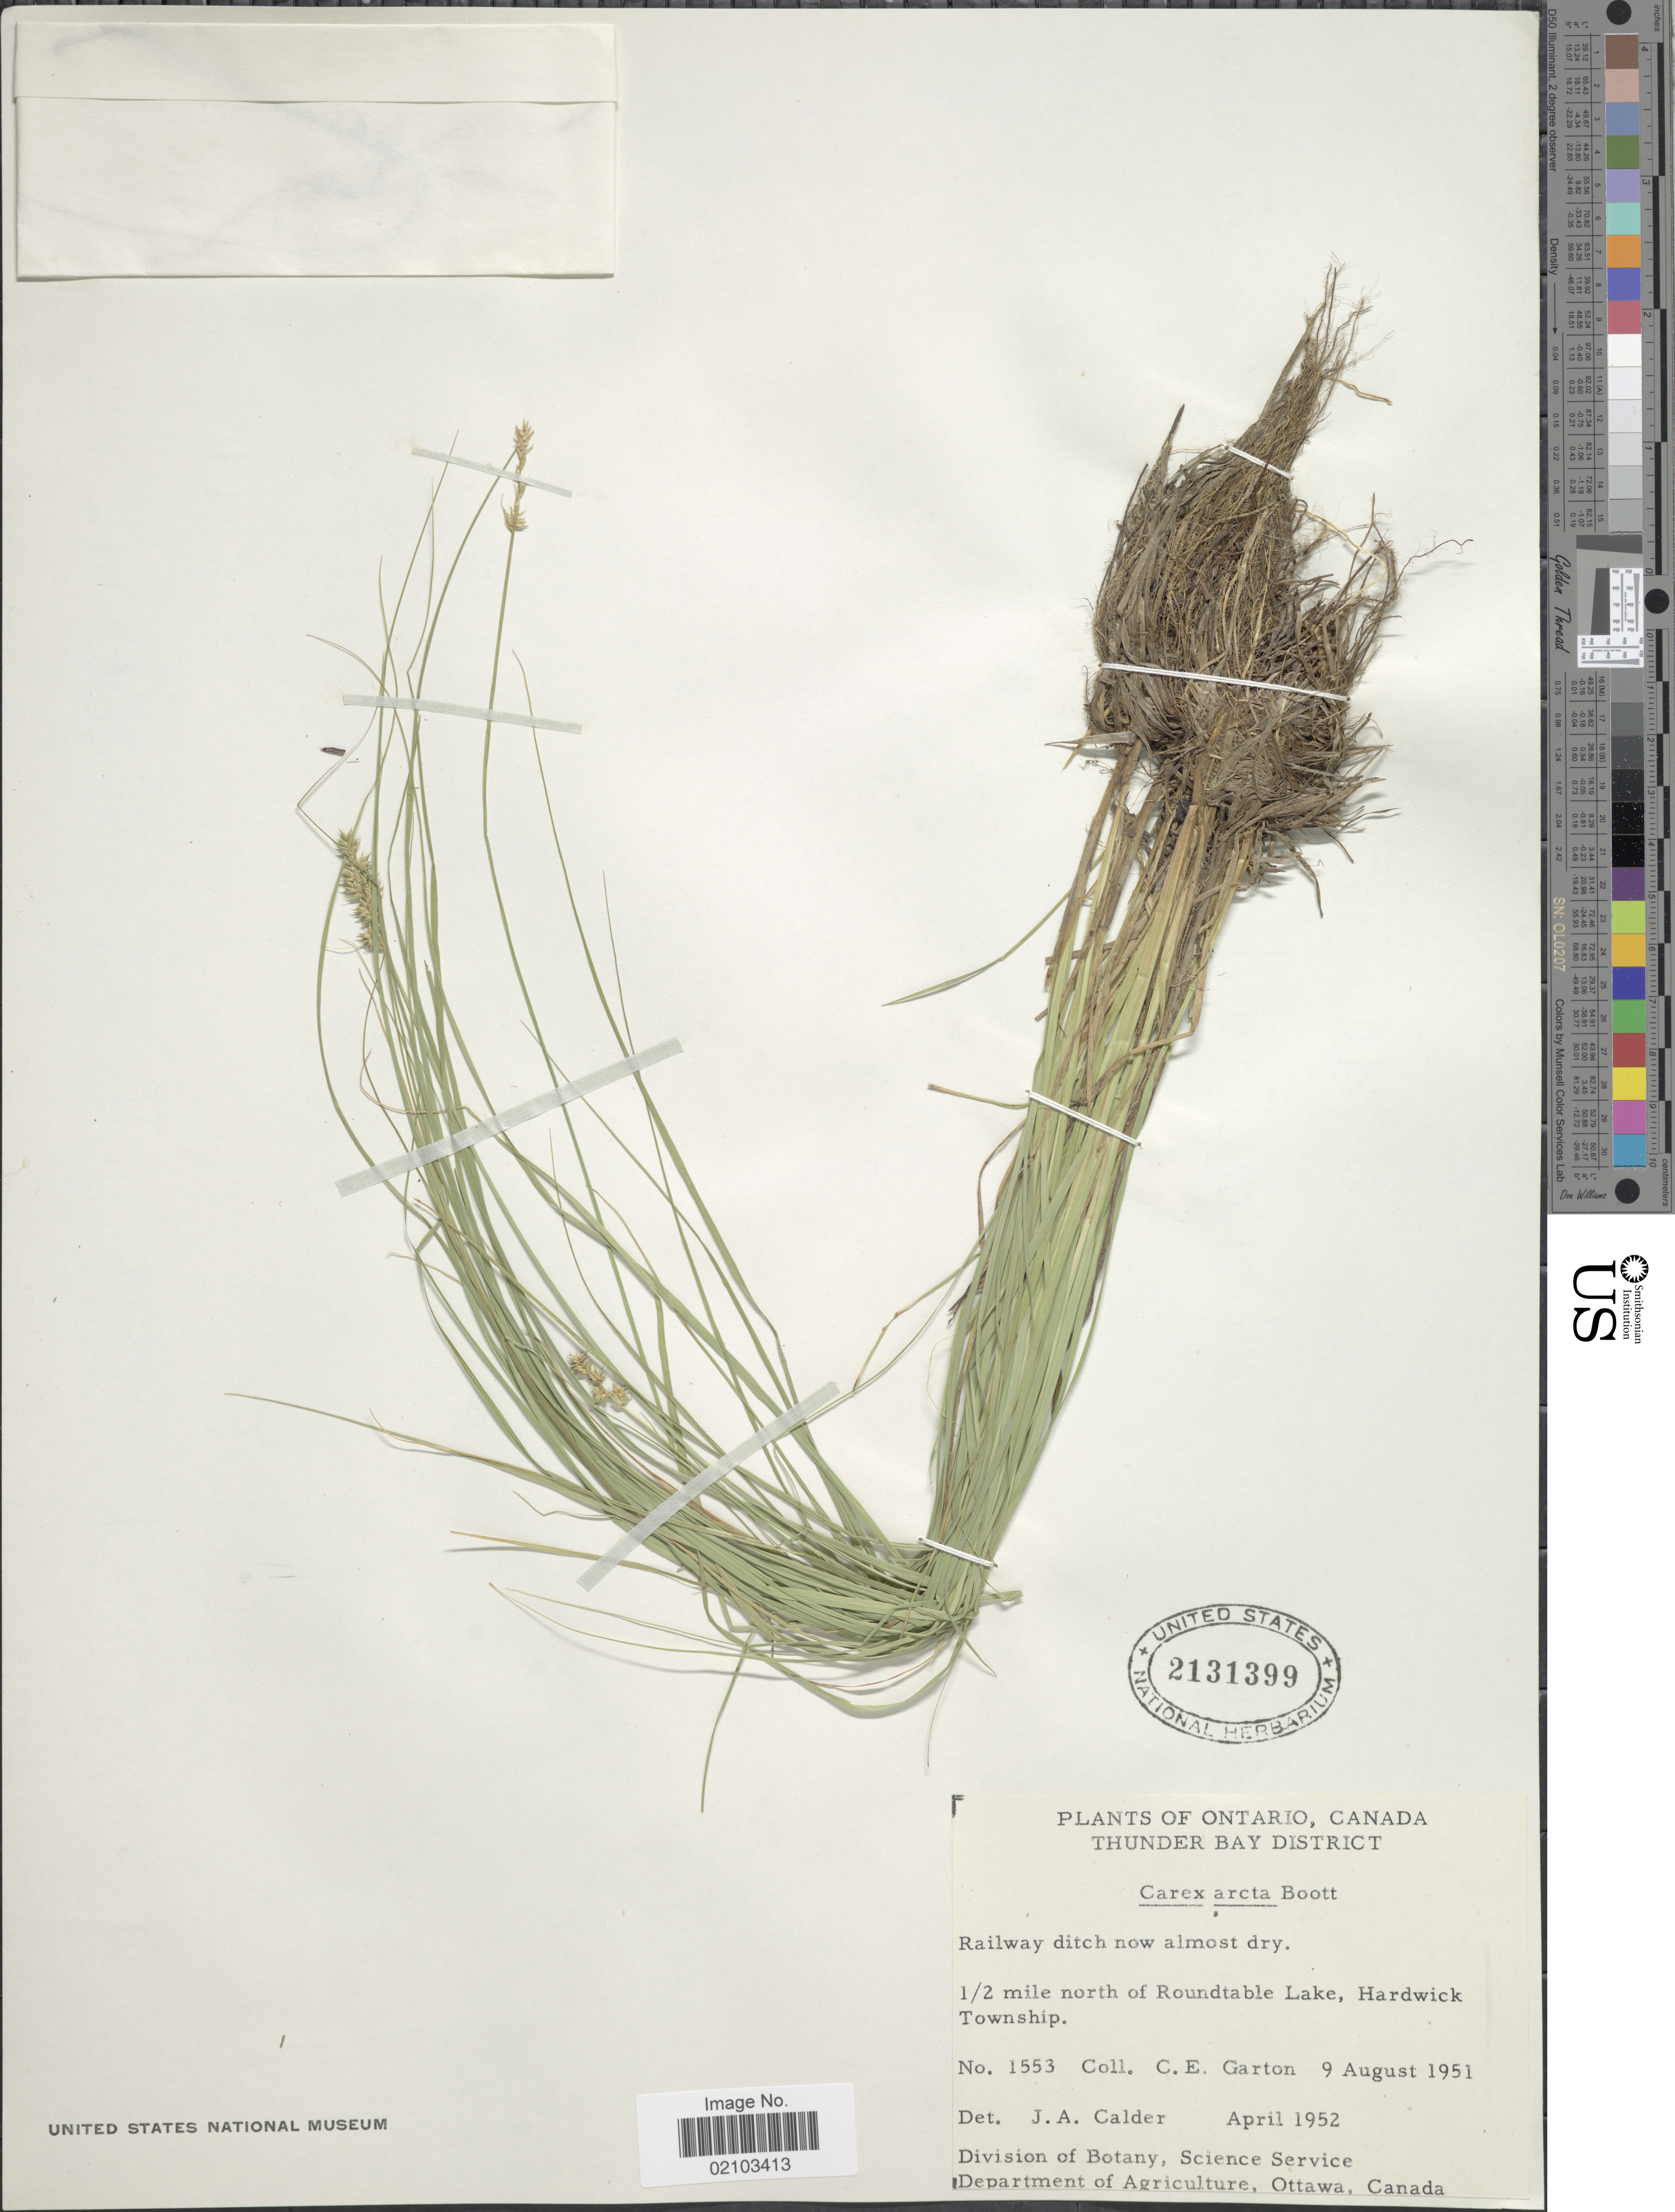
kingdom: Plantae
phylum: Tracheophyta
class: Liliopsida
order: Poales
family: Cyperaceae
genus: Carex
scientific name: Carex arcta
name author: Boott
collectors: C. E. Garton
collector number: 1553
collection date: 1951-08-09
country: Canada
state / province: Ontario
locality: Thunder Bay District. 1/2 mile north of Roundtable Lake, Hardwick Township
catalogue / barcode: US 2131399